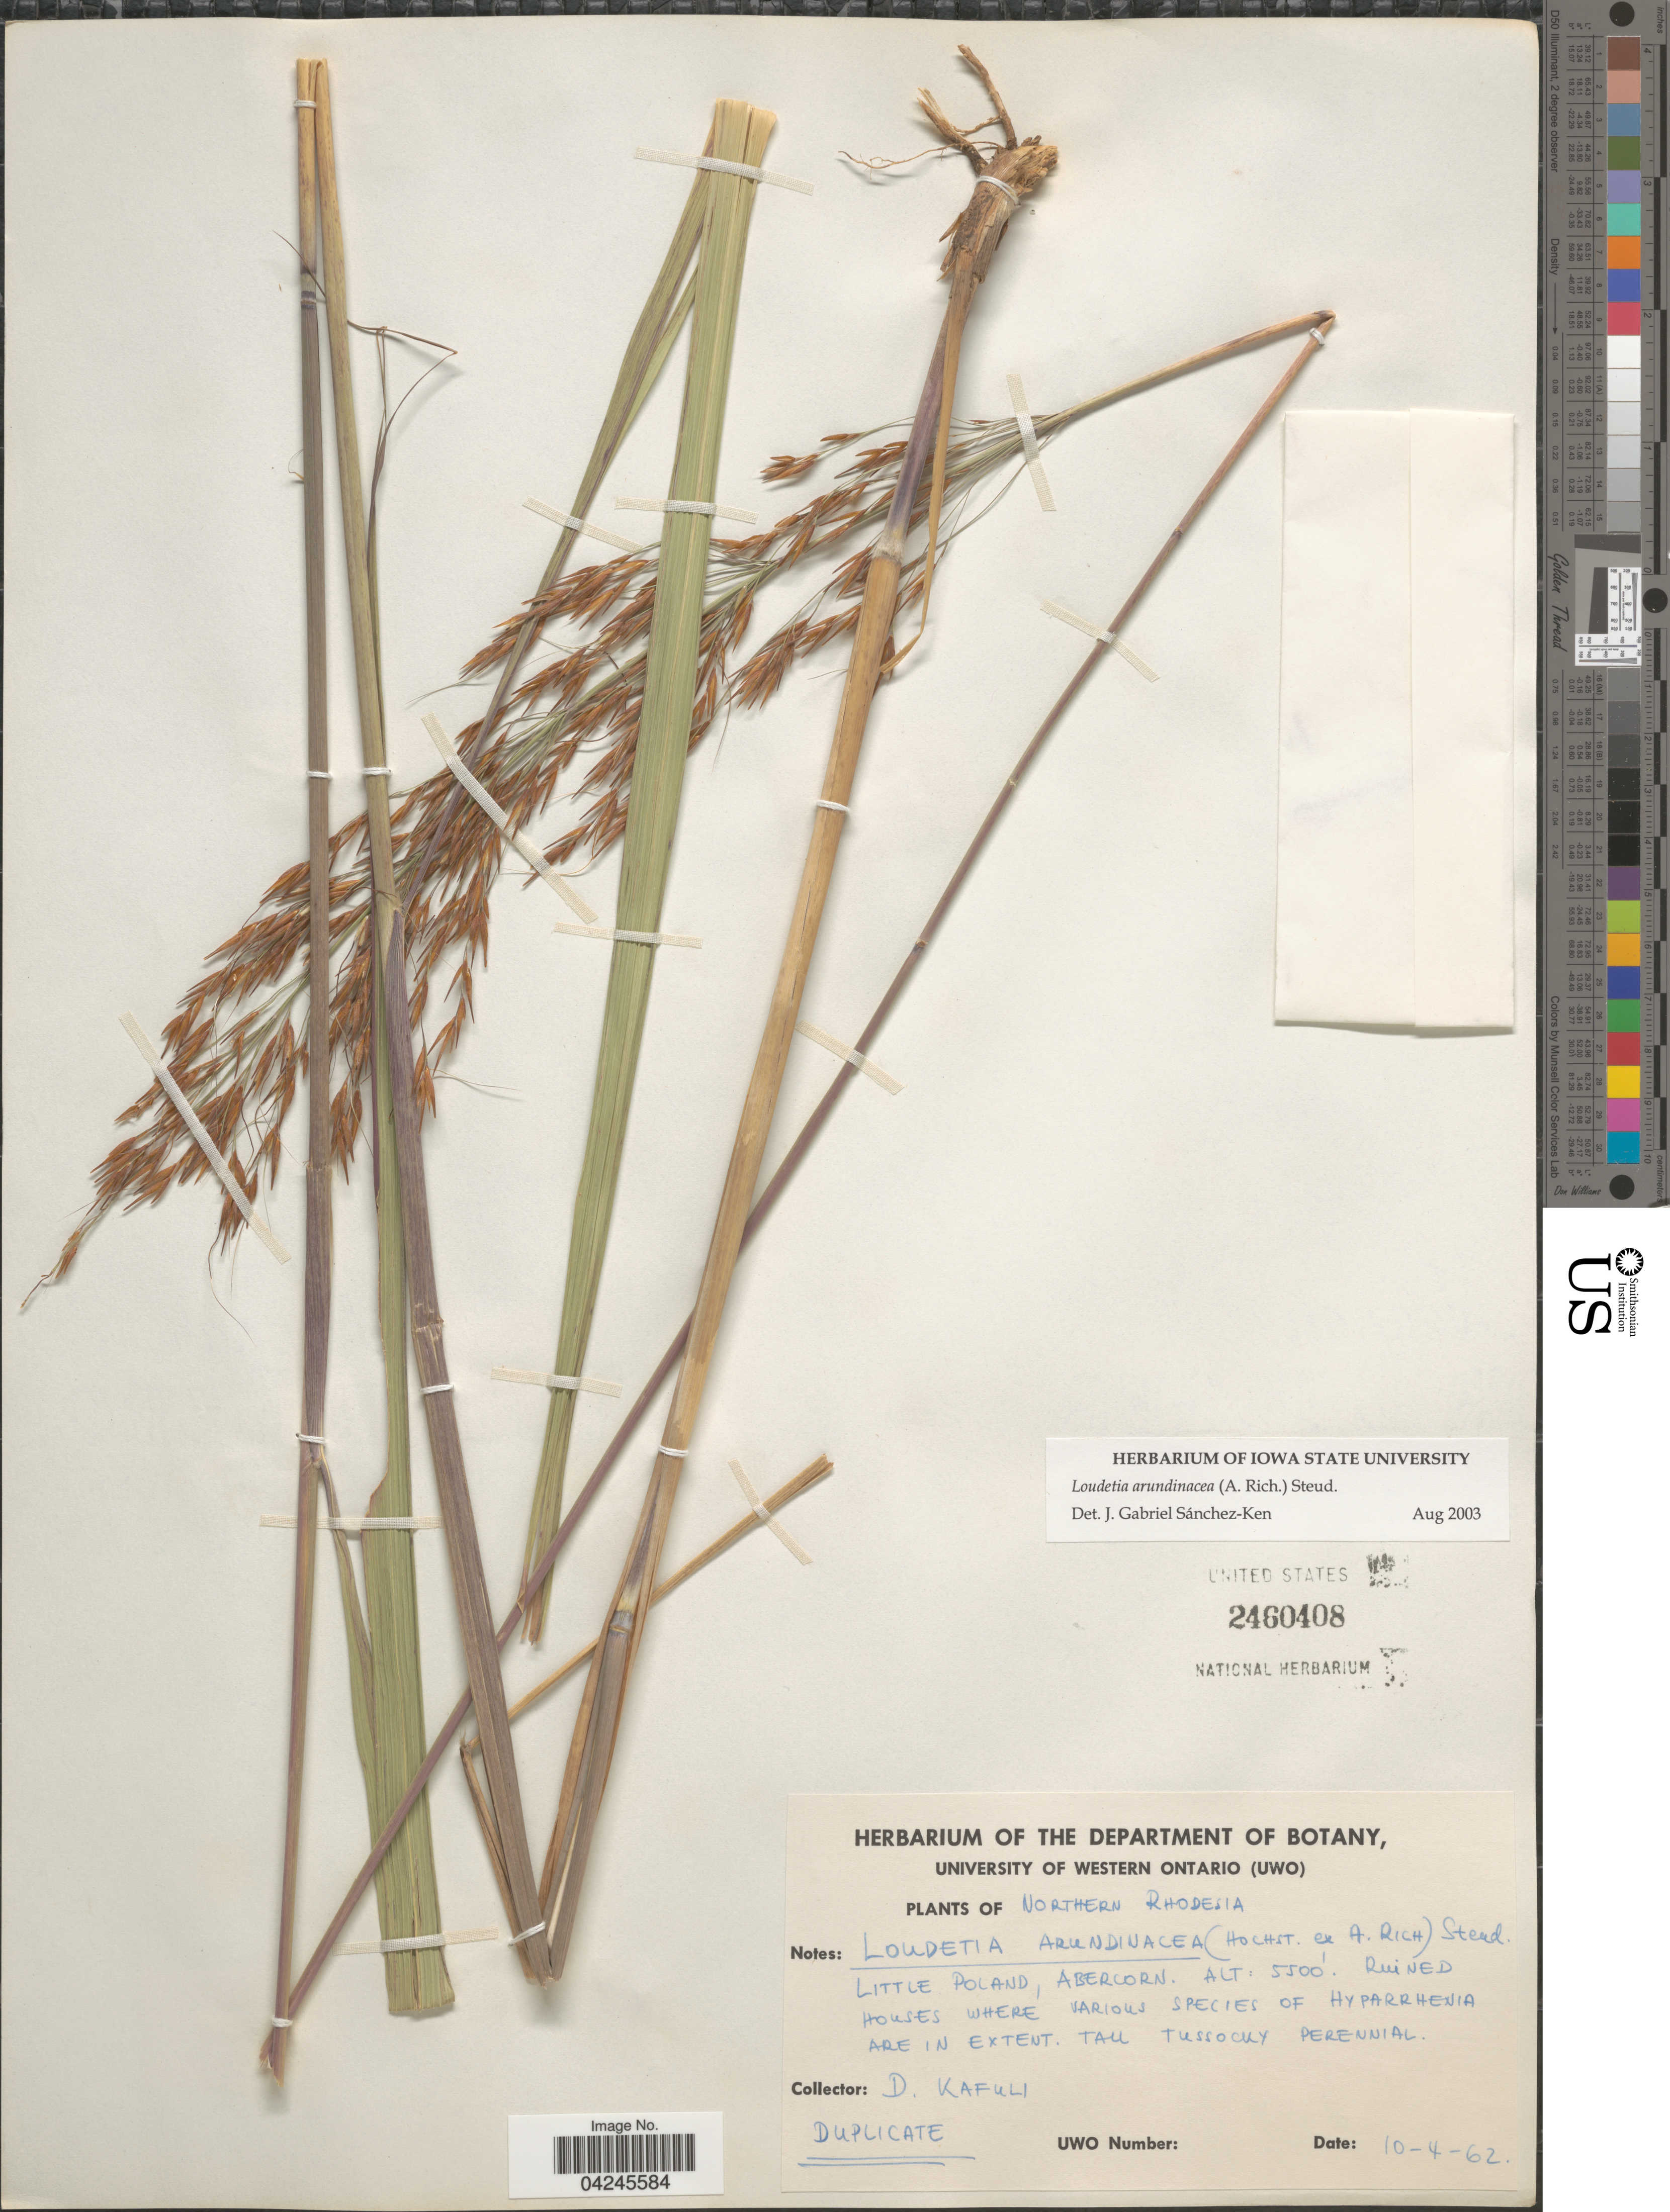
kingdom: Plantae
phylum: Tracheophyta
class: Liliopsida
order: Poales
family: Poaceae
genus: Loudetia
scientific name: Loudetia arundinacea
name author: (Hochst. ex A. Rich.) Steud.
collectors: D. Kafuli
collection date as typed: Transcribed d/m/y: 10/4/62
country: Zambia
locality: Northern Rhodesia. Little Poland, Abercorn.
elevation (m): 1676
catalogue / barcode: US 2460408